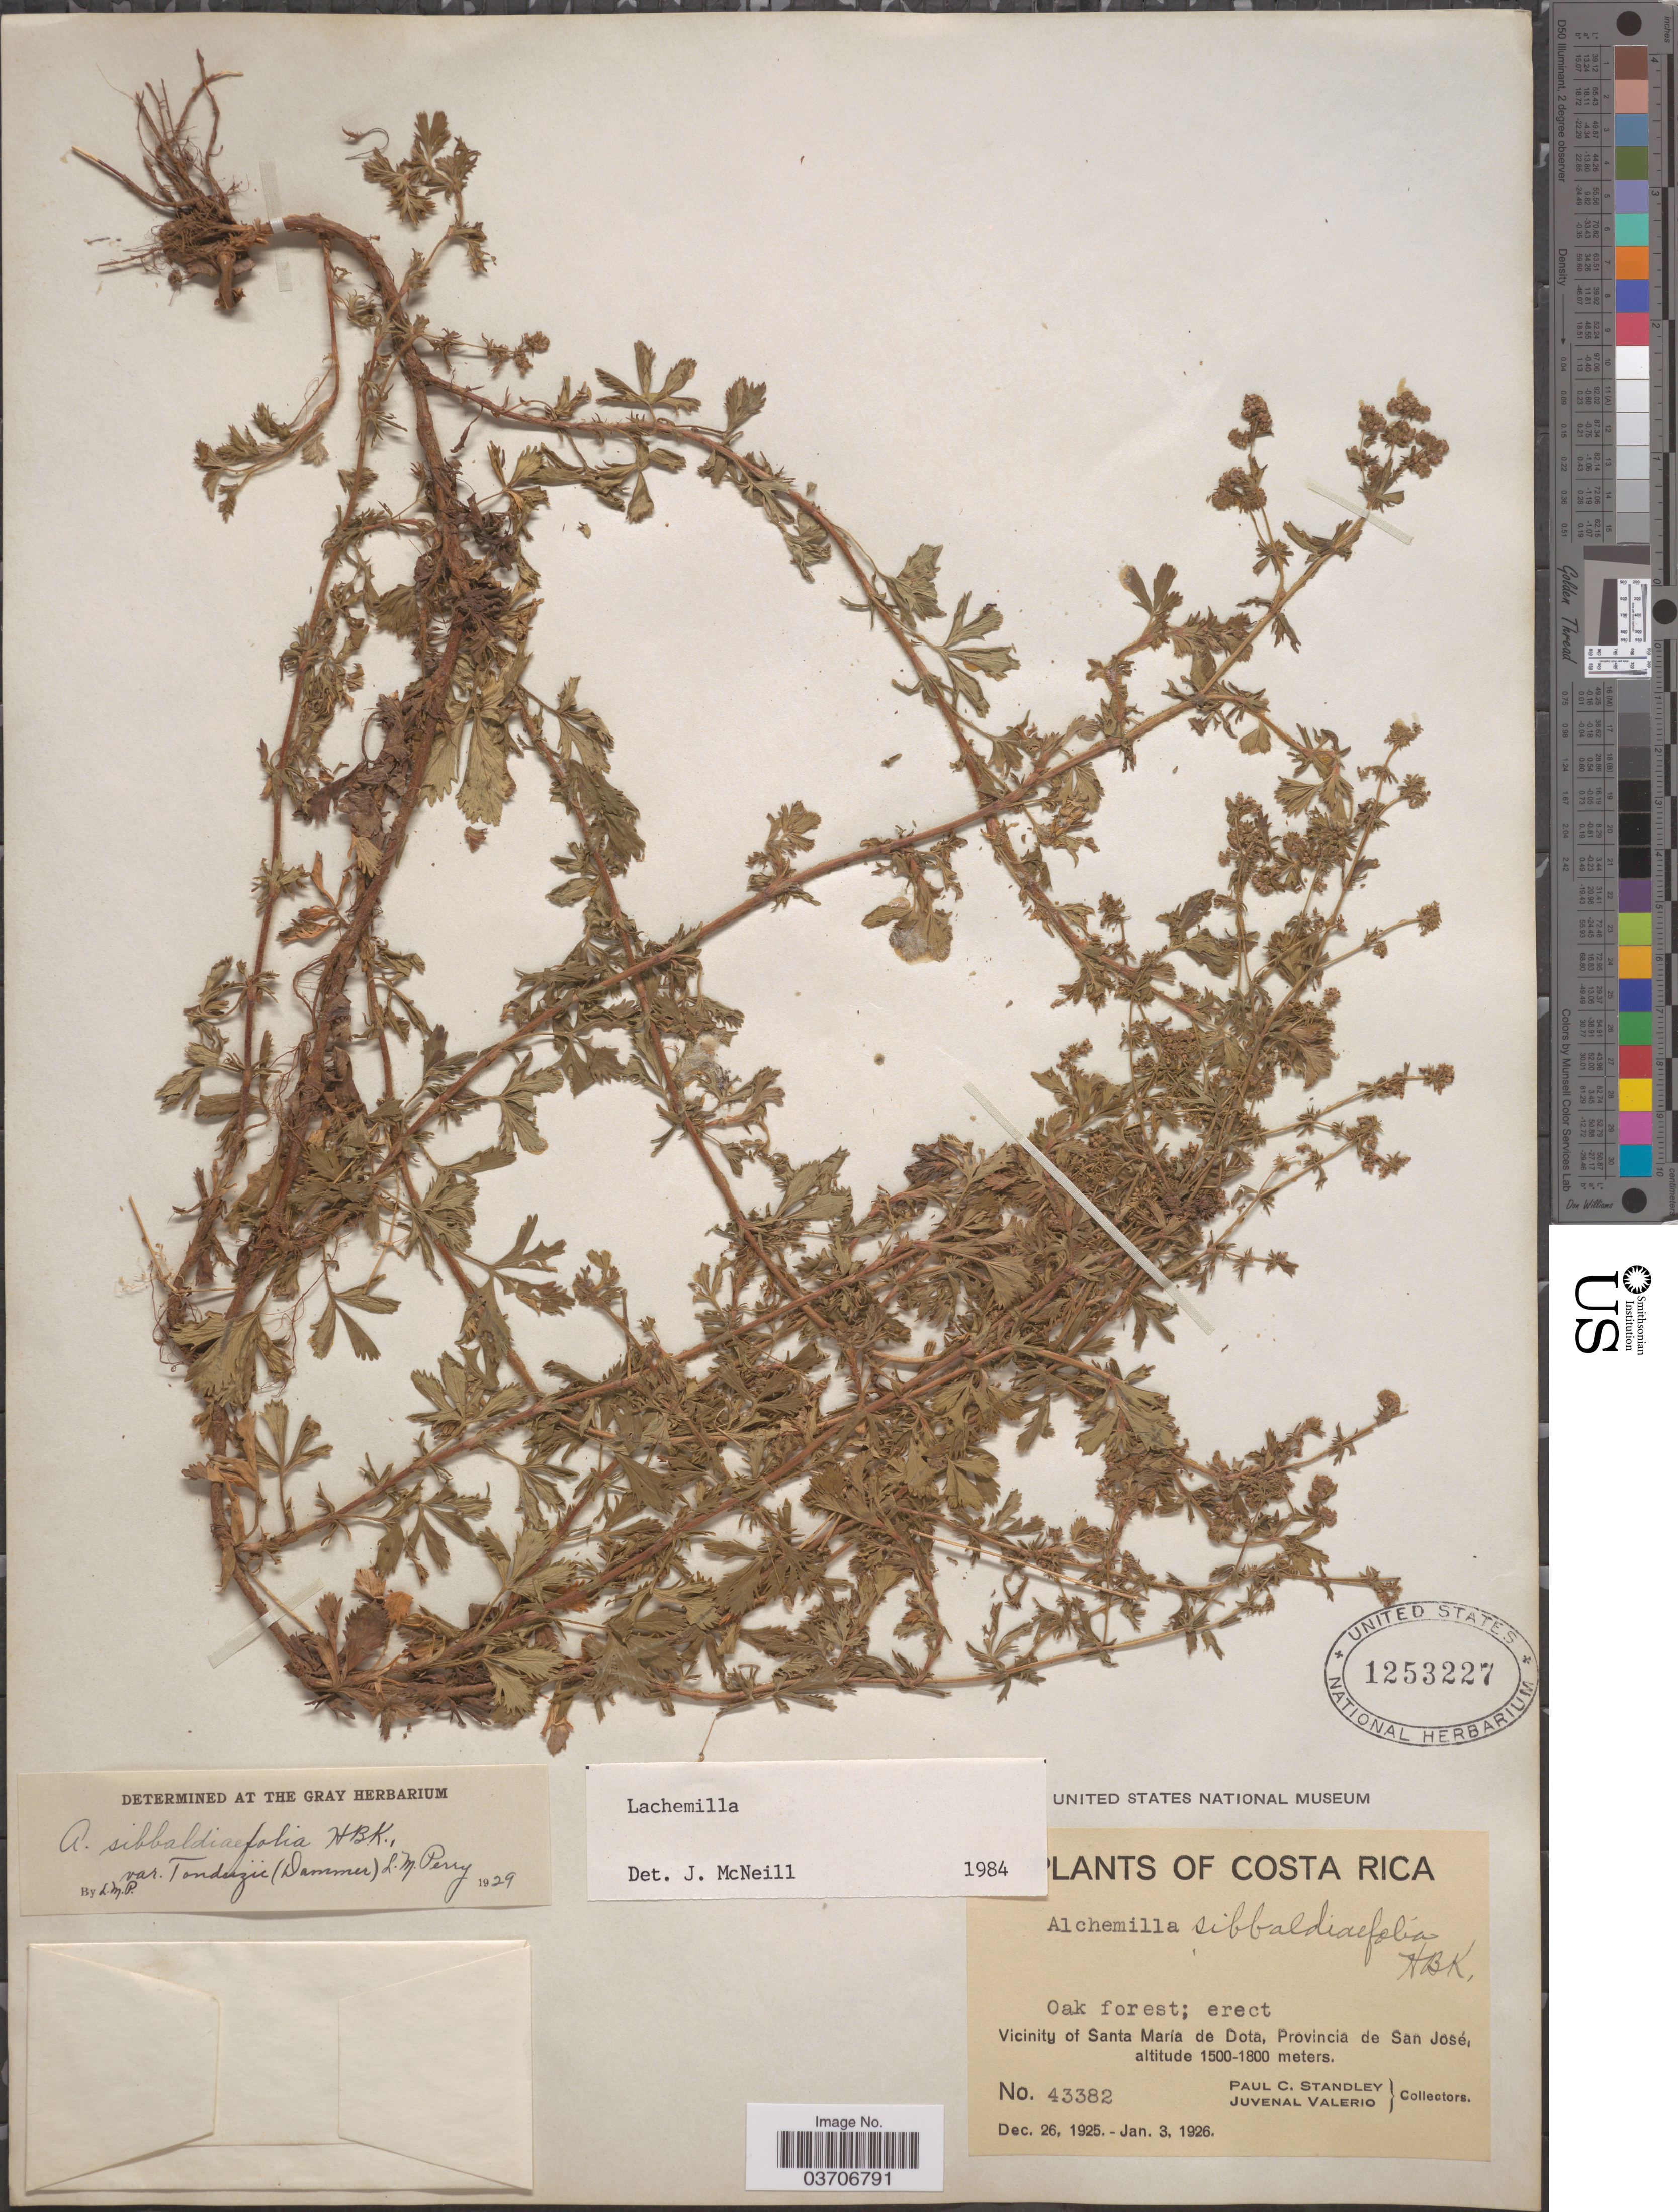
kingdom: Plantae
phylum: Tracheophyta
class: Magnoliopsida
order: Rosales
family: Rosaceae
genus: Lachemilla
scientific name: Lachemilla sp.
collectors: P. C. Standley & J. Valerio R.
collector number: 43382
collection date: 1925-12-26/1926-01-03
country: Costa Rica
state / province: San José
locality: Vicinity of Santa Maria de Dota.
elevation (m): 1500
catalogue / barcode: US 1253227